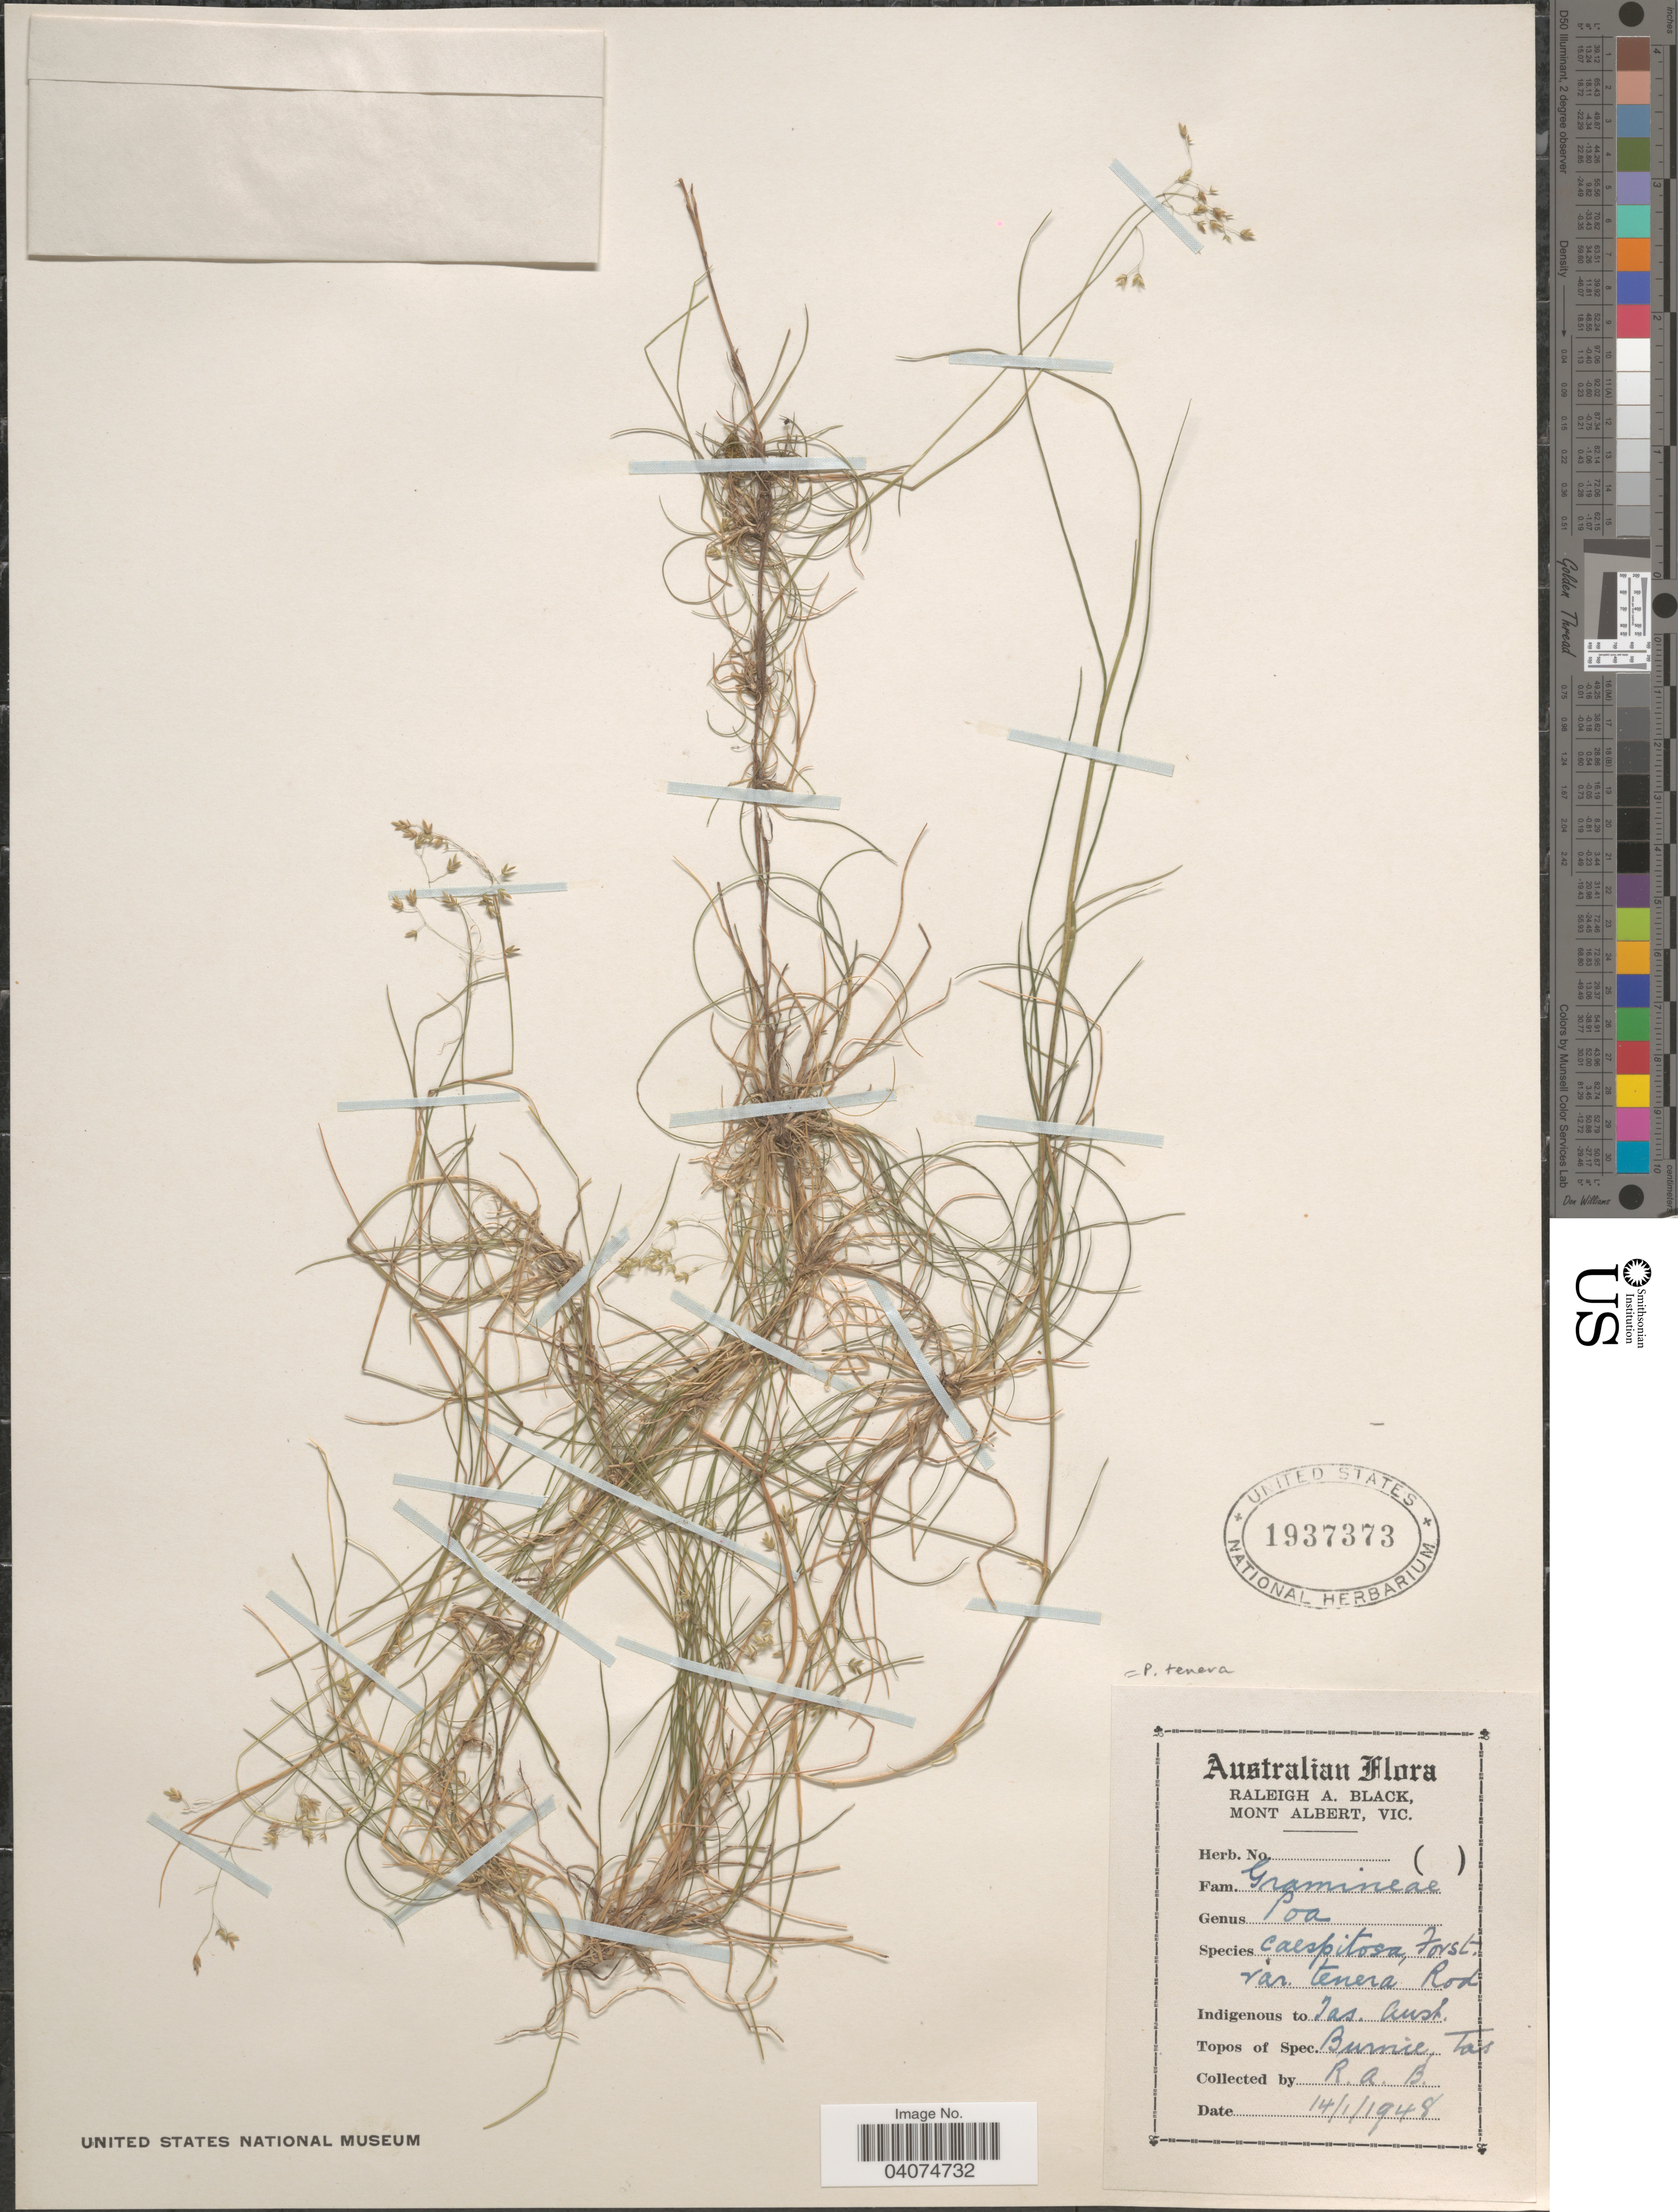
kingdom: Plantae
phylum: Tracheophyta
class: Liliopsida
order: Poales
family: Poaceae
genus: Poa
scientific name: Poa tenera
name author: F. Muell. ex Hook. f.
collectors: R. A. Black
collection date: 1948-01-14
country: Australia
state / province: Tasmania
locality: Burnie.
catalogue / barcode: US 1937373